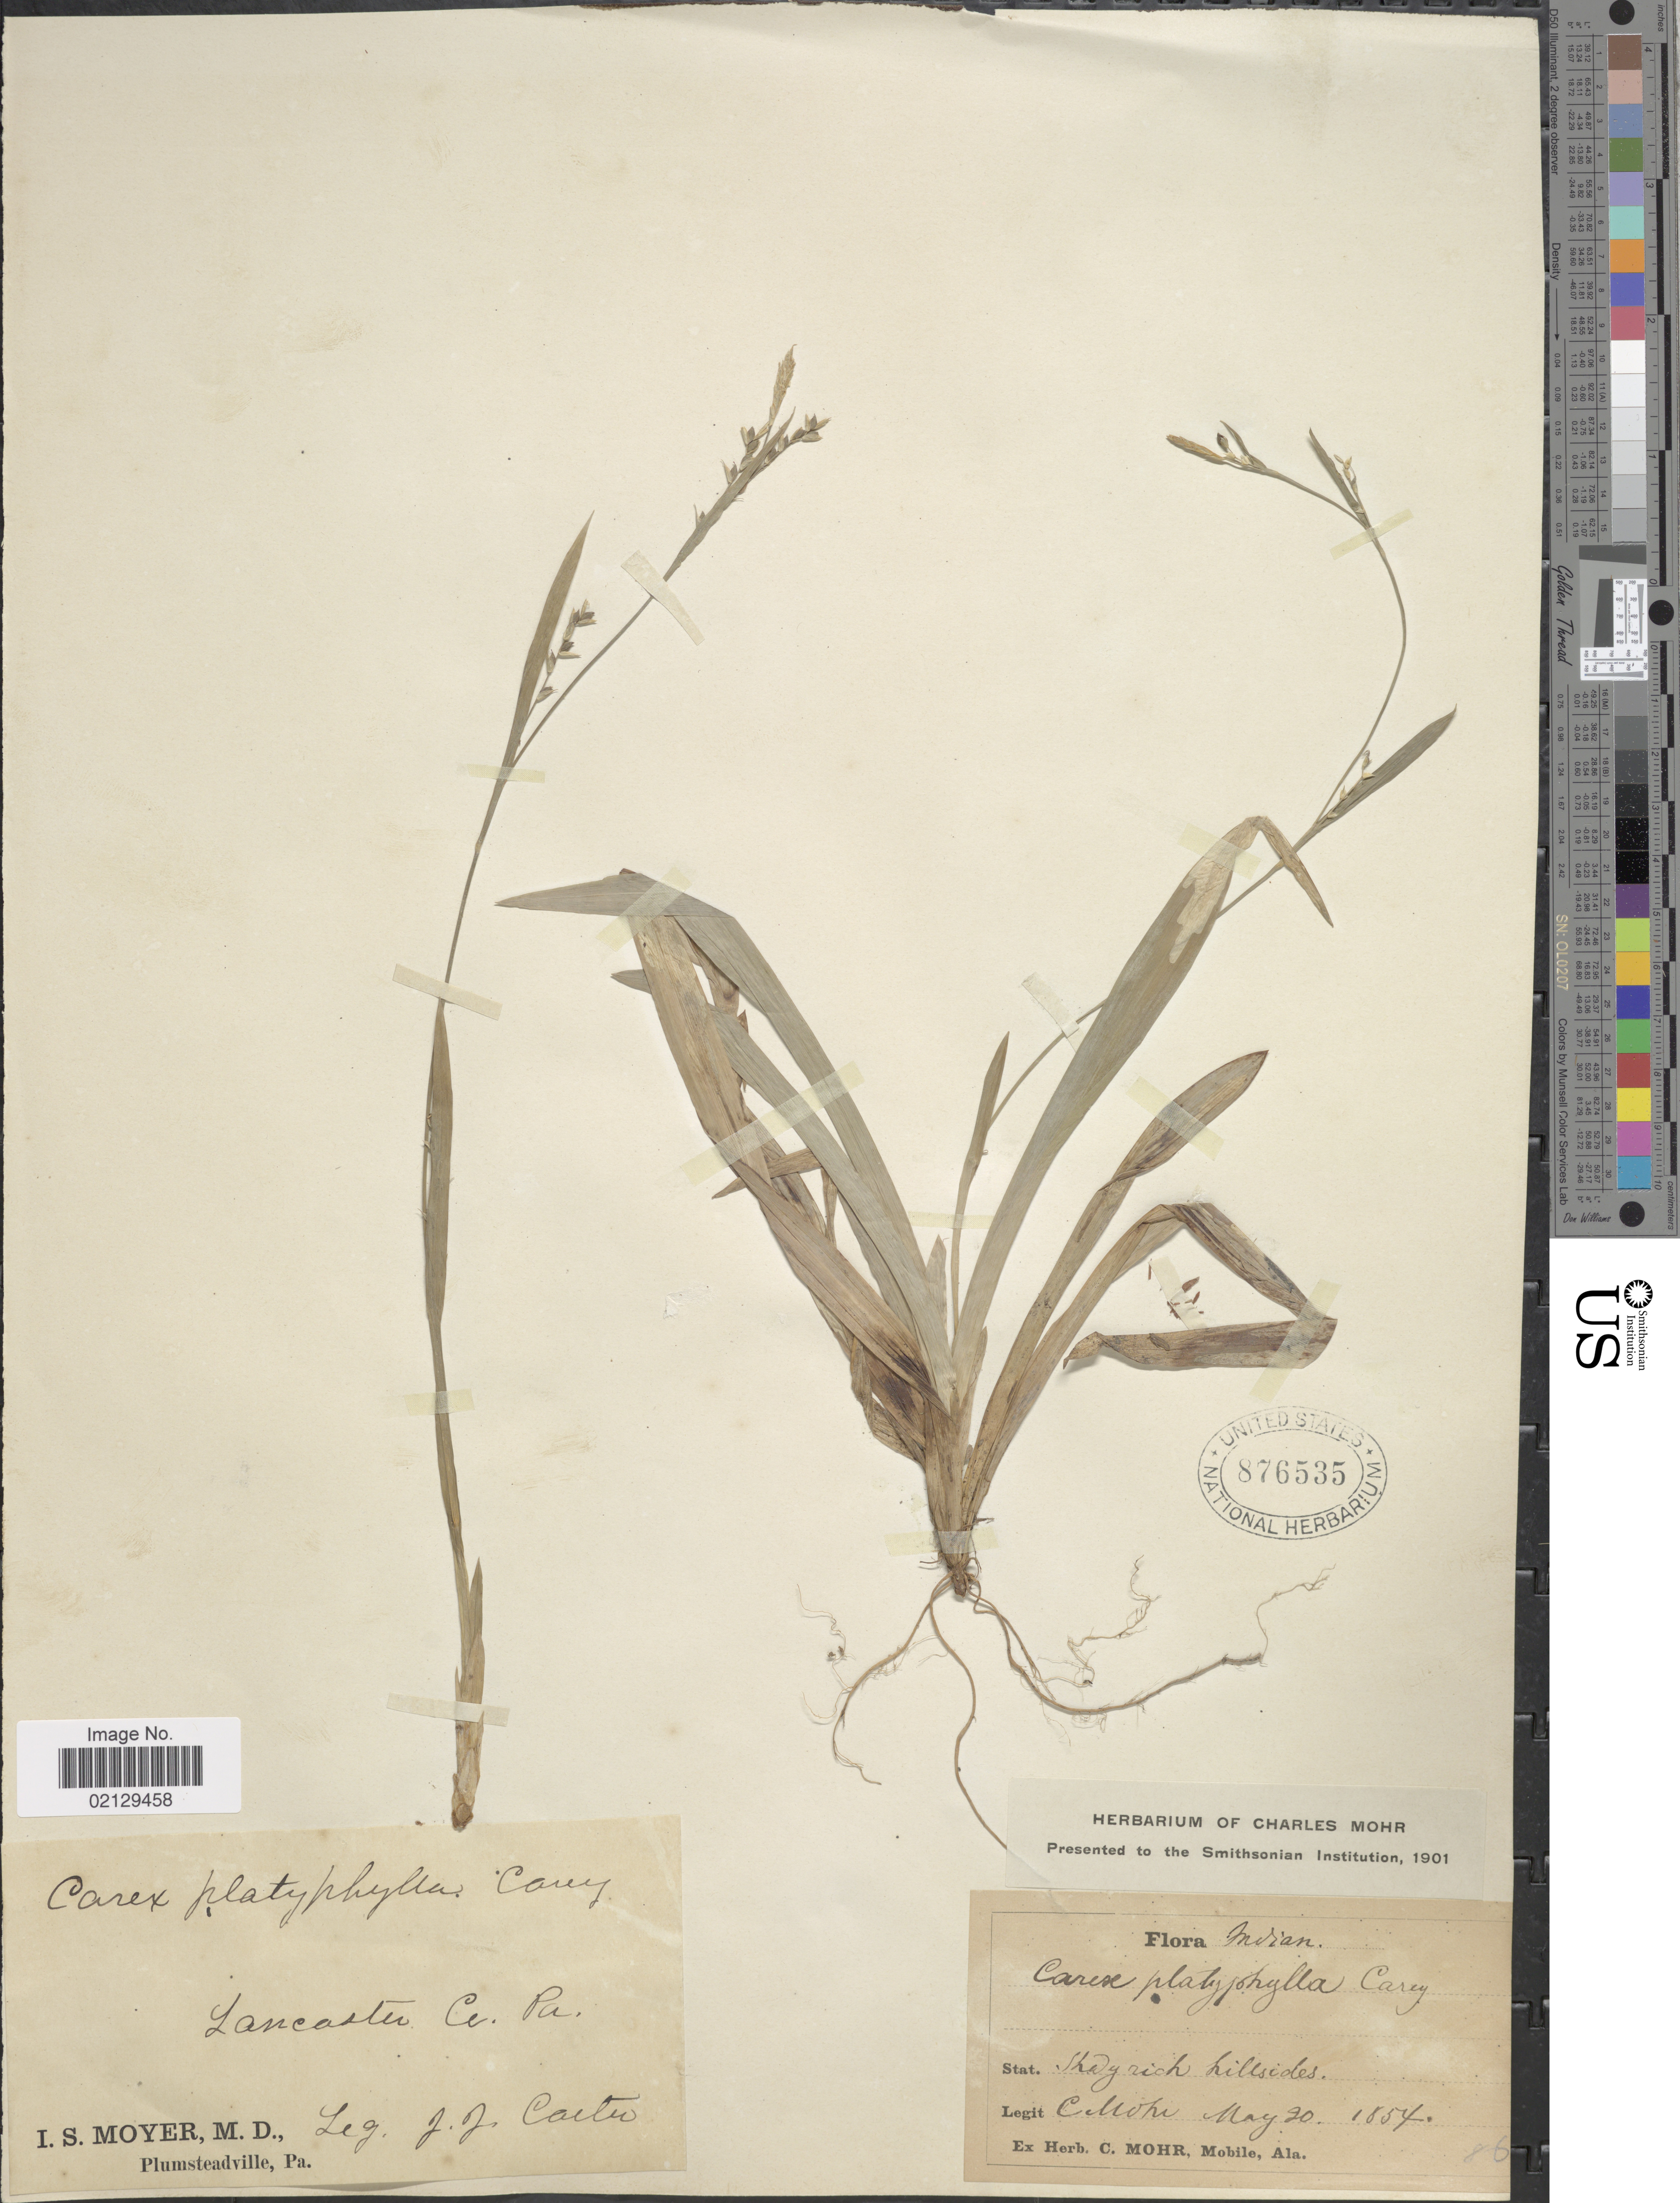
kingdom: Plantae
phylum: Tracheophyta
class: Liliopsida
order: Poales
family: Cyperaceae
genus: Carex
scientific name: Carex platyphylla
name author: J. Carey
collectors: J. Carter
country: United States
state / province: Pennsylvania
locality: Lancaster Co. Pa.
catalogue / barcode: US 876535-2